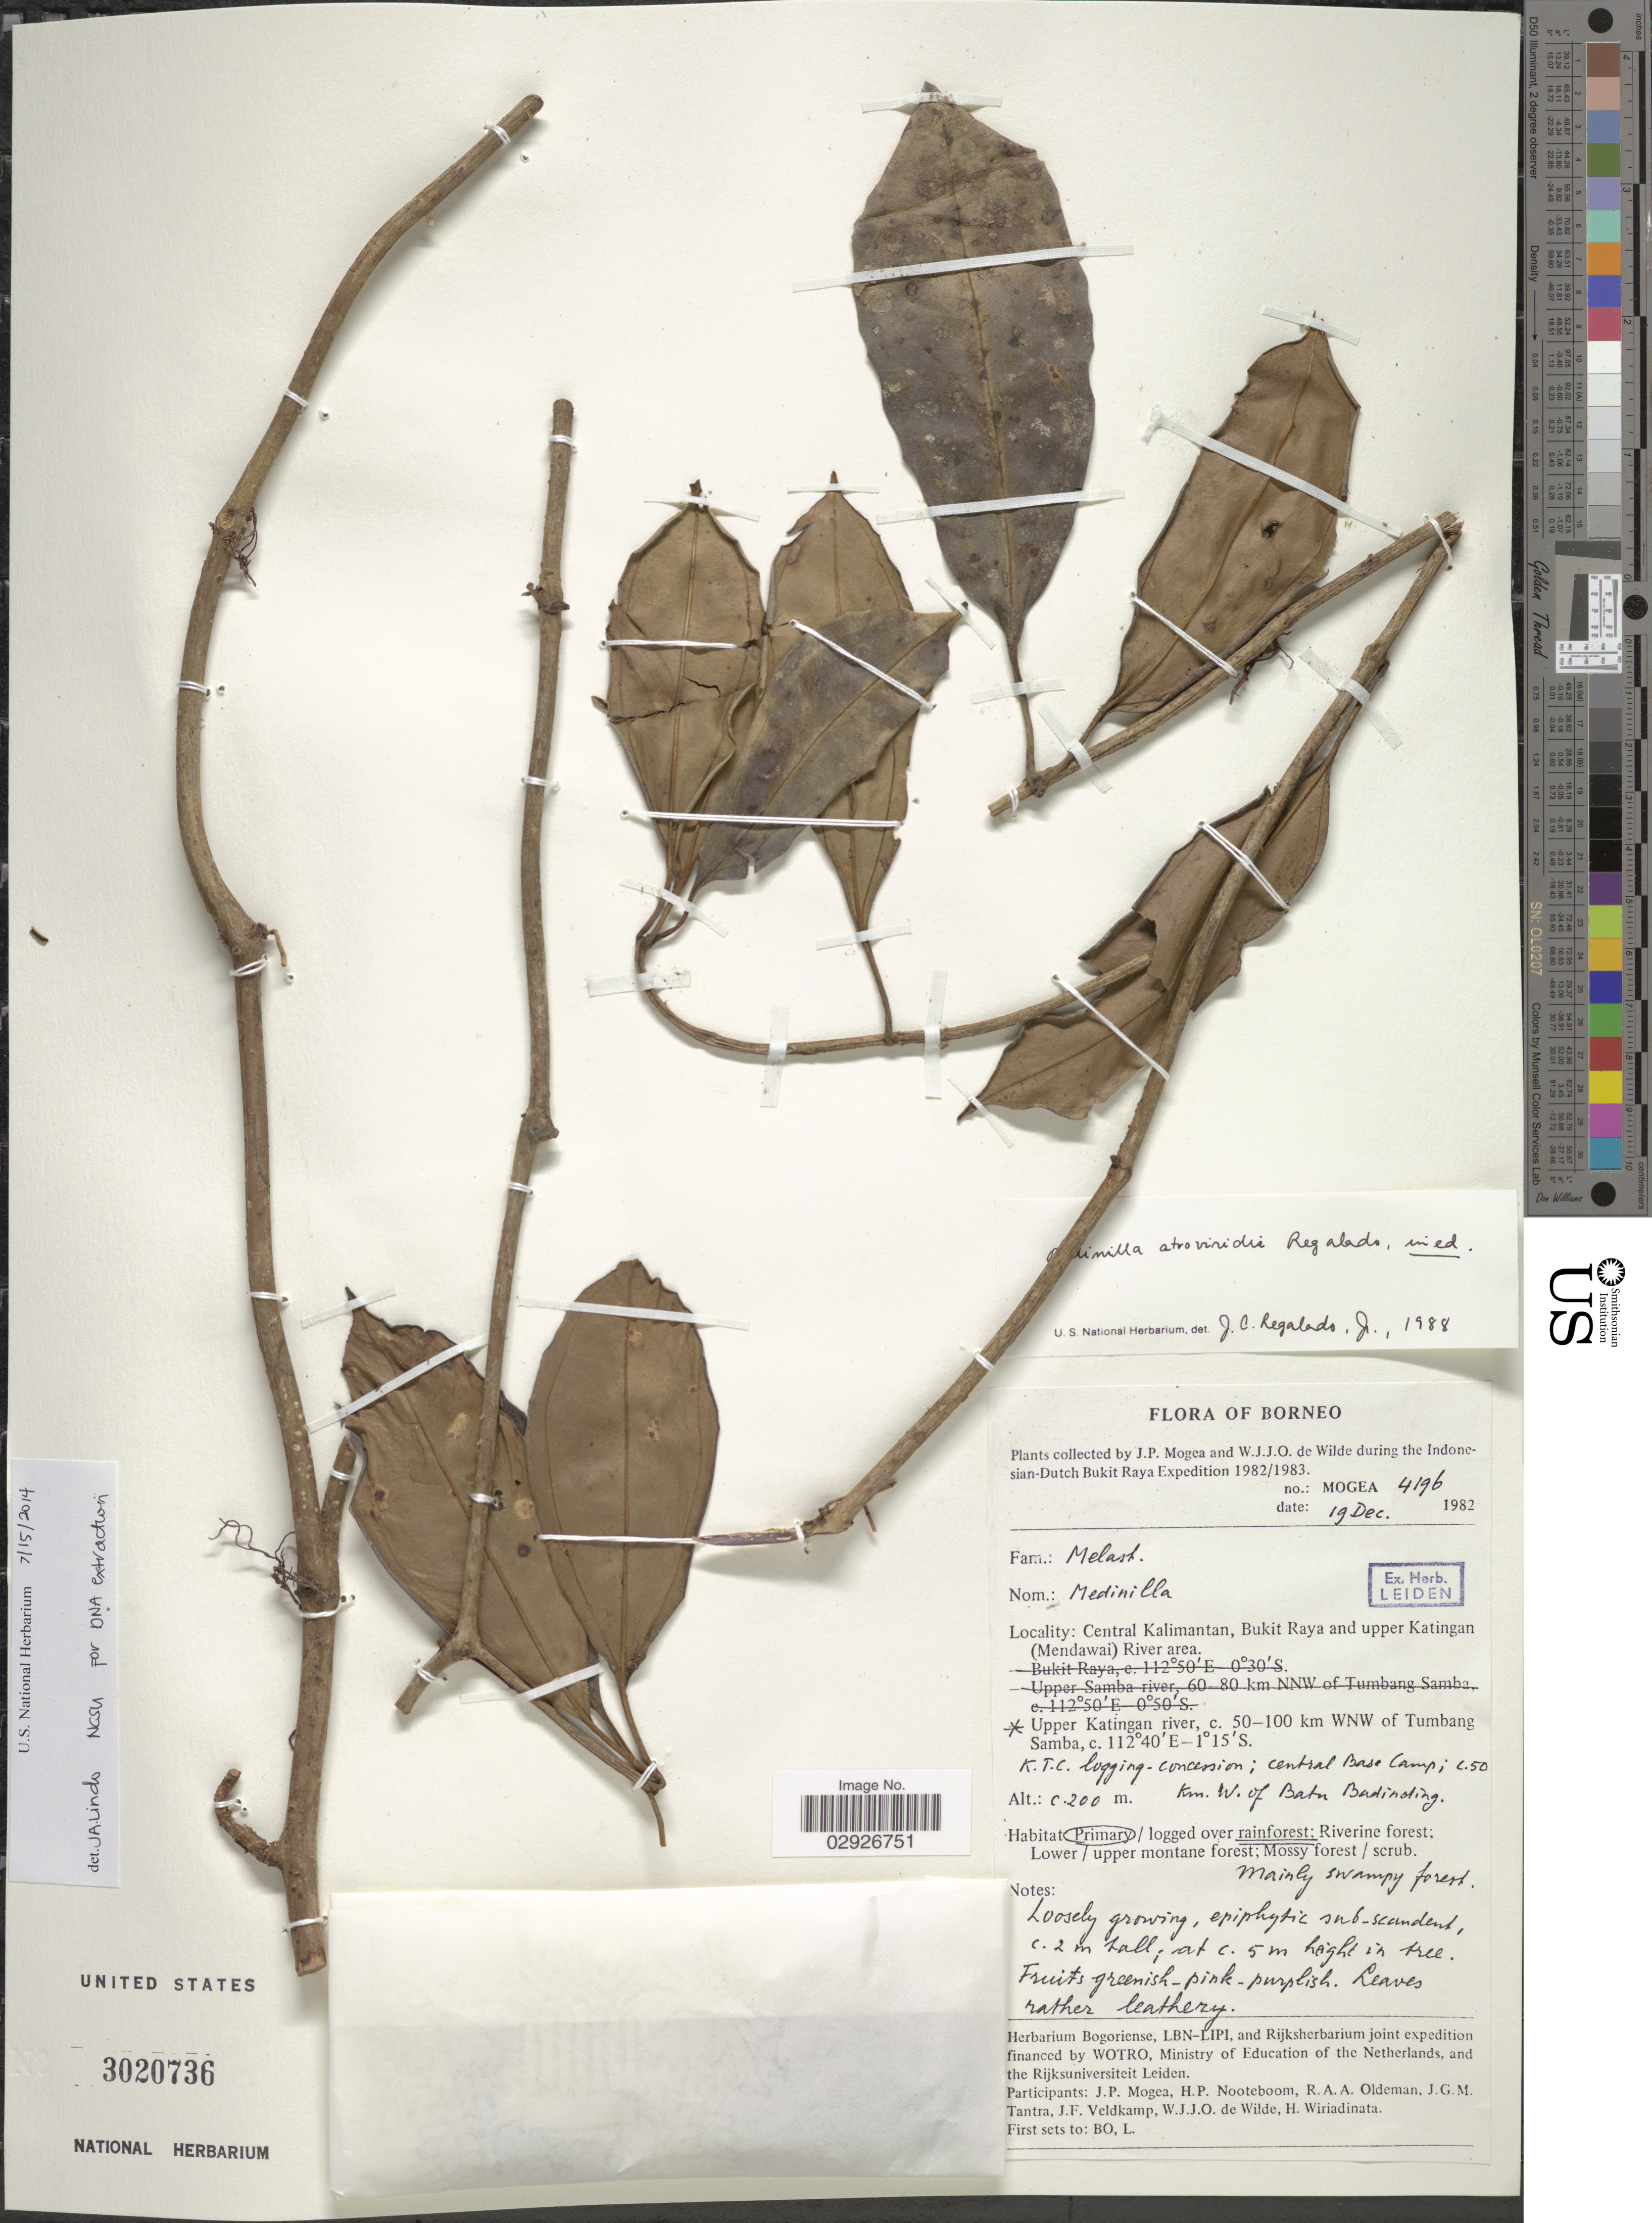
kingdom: Plantae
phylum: Tracheophyta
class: Magnoliopsida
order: Myrtales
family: Melastomataceae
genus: Medinilla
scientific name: Medinilla atroviridis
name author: Regalado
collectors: J. Mogea & W. J. de Wilde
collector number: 4196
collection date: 1982-12-19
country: Indonesia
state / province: Kalimantan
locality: Borneo. Indonesian-Dutch Bukit Raya. Central Kalimantan, Bukit Raya and upper Katingan (Mendawai) River area. Upper Katingan river, c. 50-100 km WNW of Tumbang Samba. K.T.C. logging-concession; central Base Camp; c. 50 Km. W. of Batu Badinding.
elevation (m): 200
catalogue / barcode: US 3020736